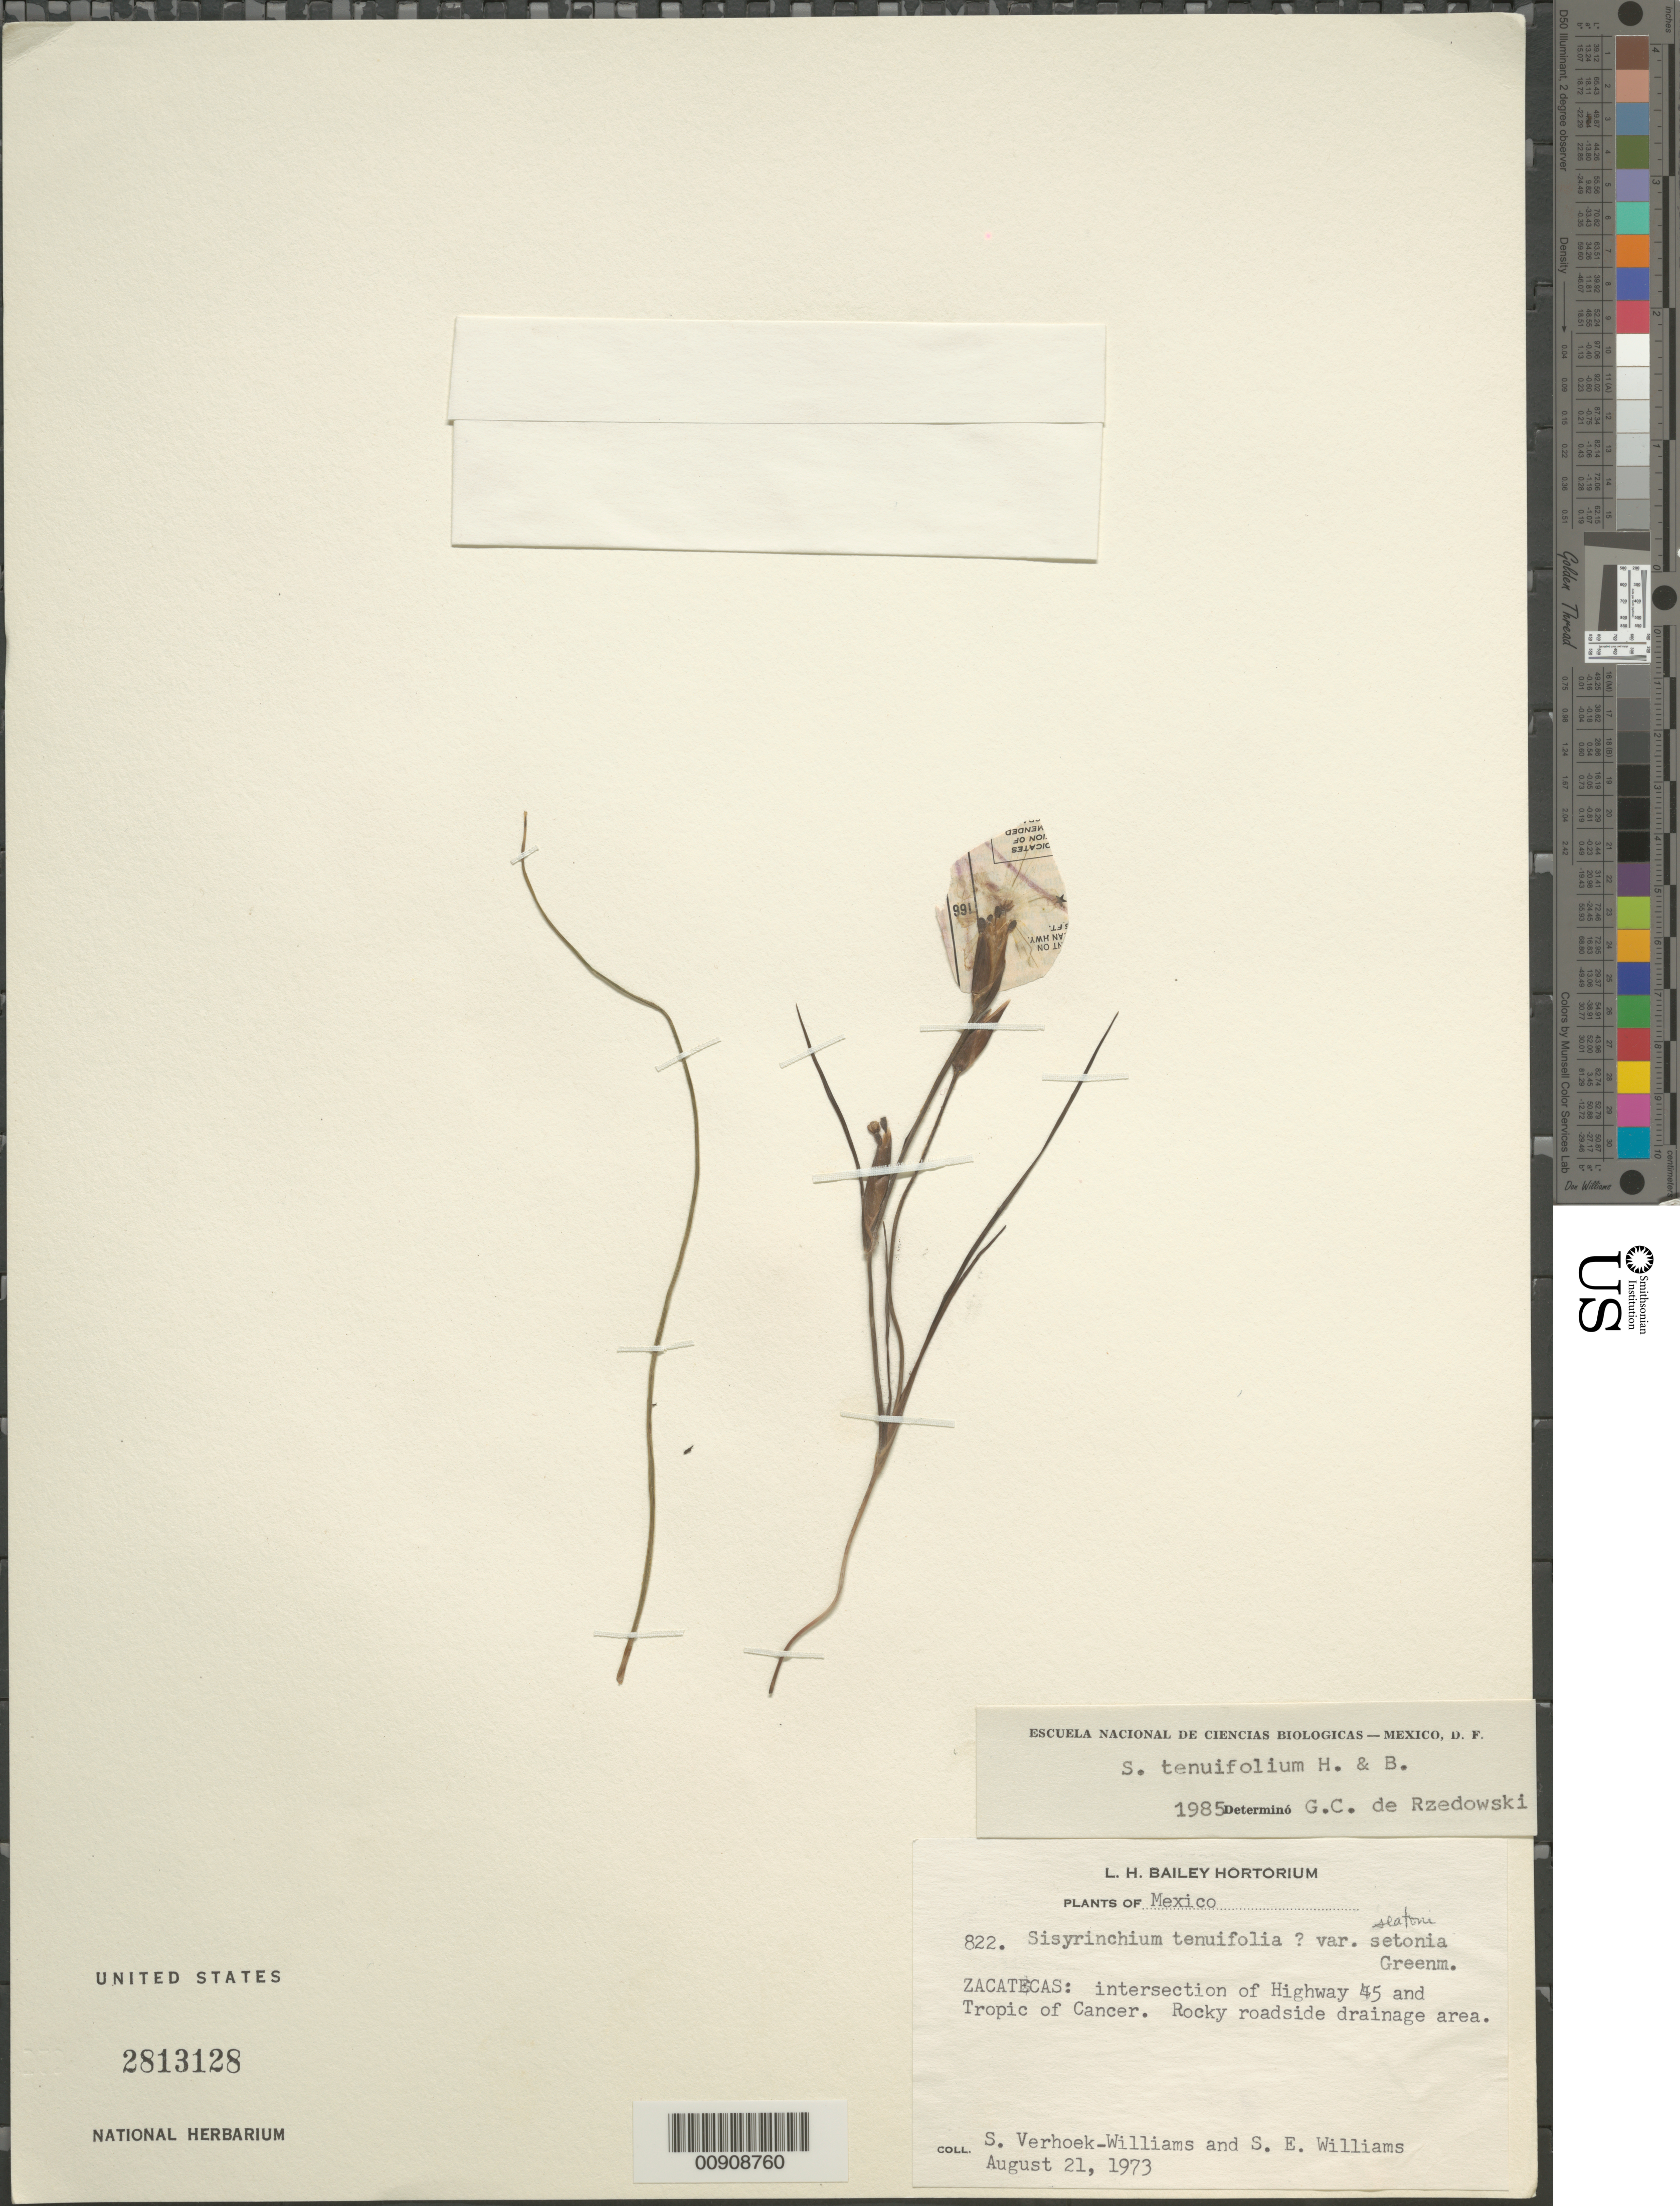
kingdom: Plantae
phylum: Tracheophyta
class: Liliopsida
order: Asparagales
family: Iridaceae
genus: Sisyrinchium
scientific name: Sisyrinchium tenuifolium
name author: Humb. & Bonpl. ex Willd.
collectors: S. E. Verhoek-Williams & Williams, S. E.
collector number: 822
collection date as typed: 21 Aug 1973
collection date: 1973-08-21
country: Mexico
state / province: Zacatecas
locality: Zacatecas: intersection of highway 45 and Tropic of Cancer.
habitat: Rocky roadside drainage area.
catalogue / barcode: US 2813128